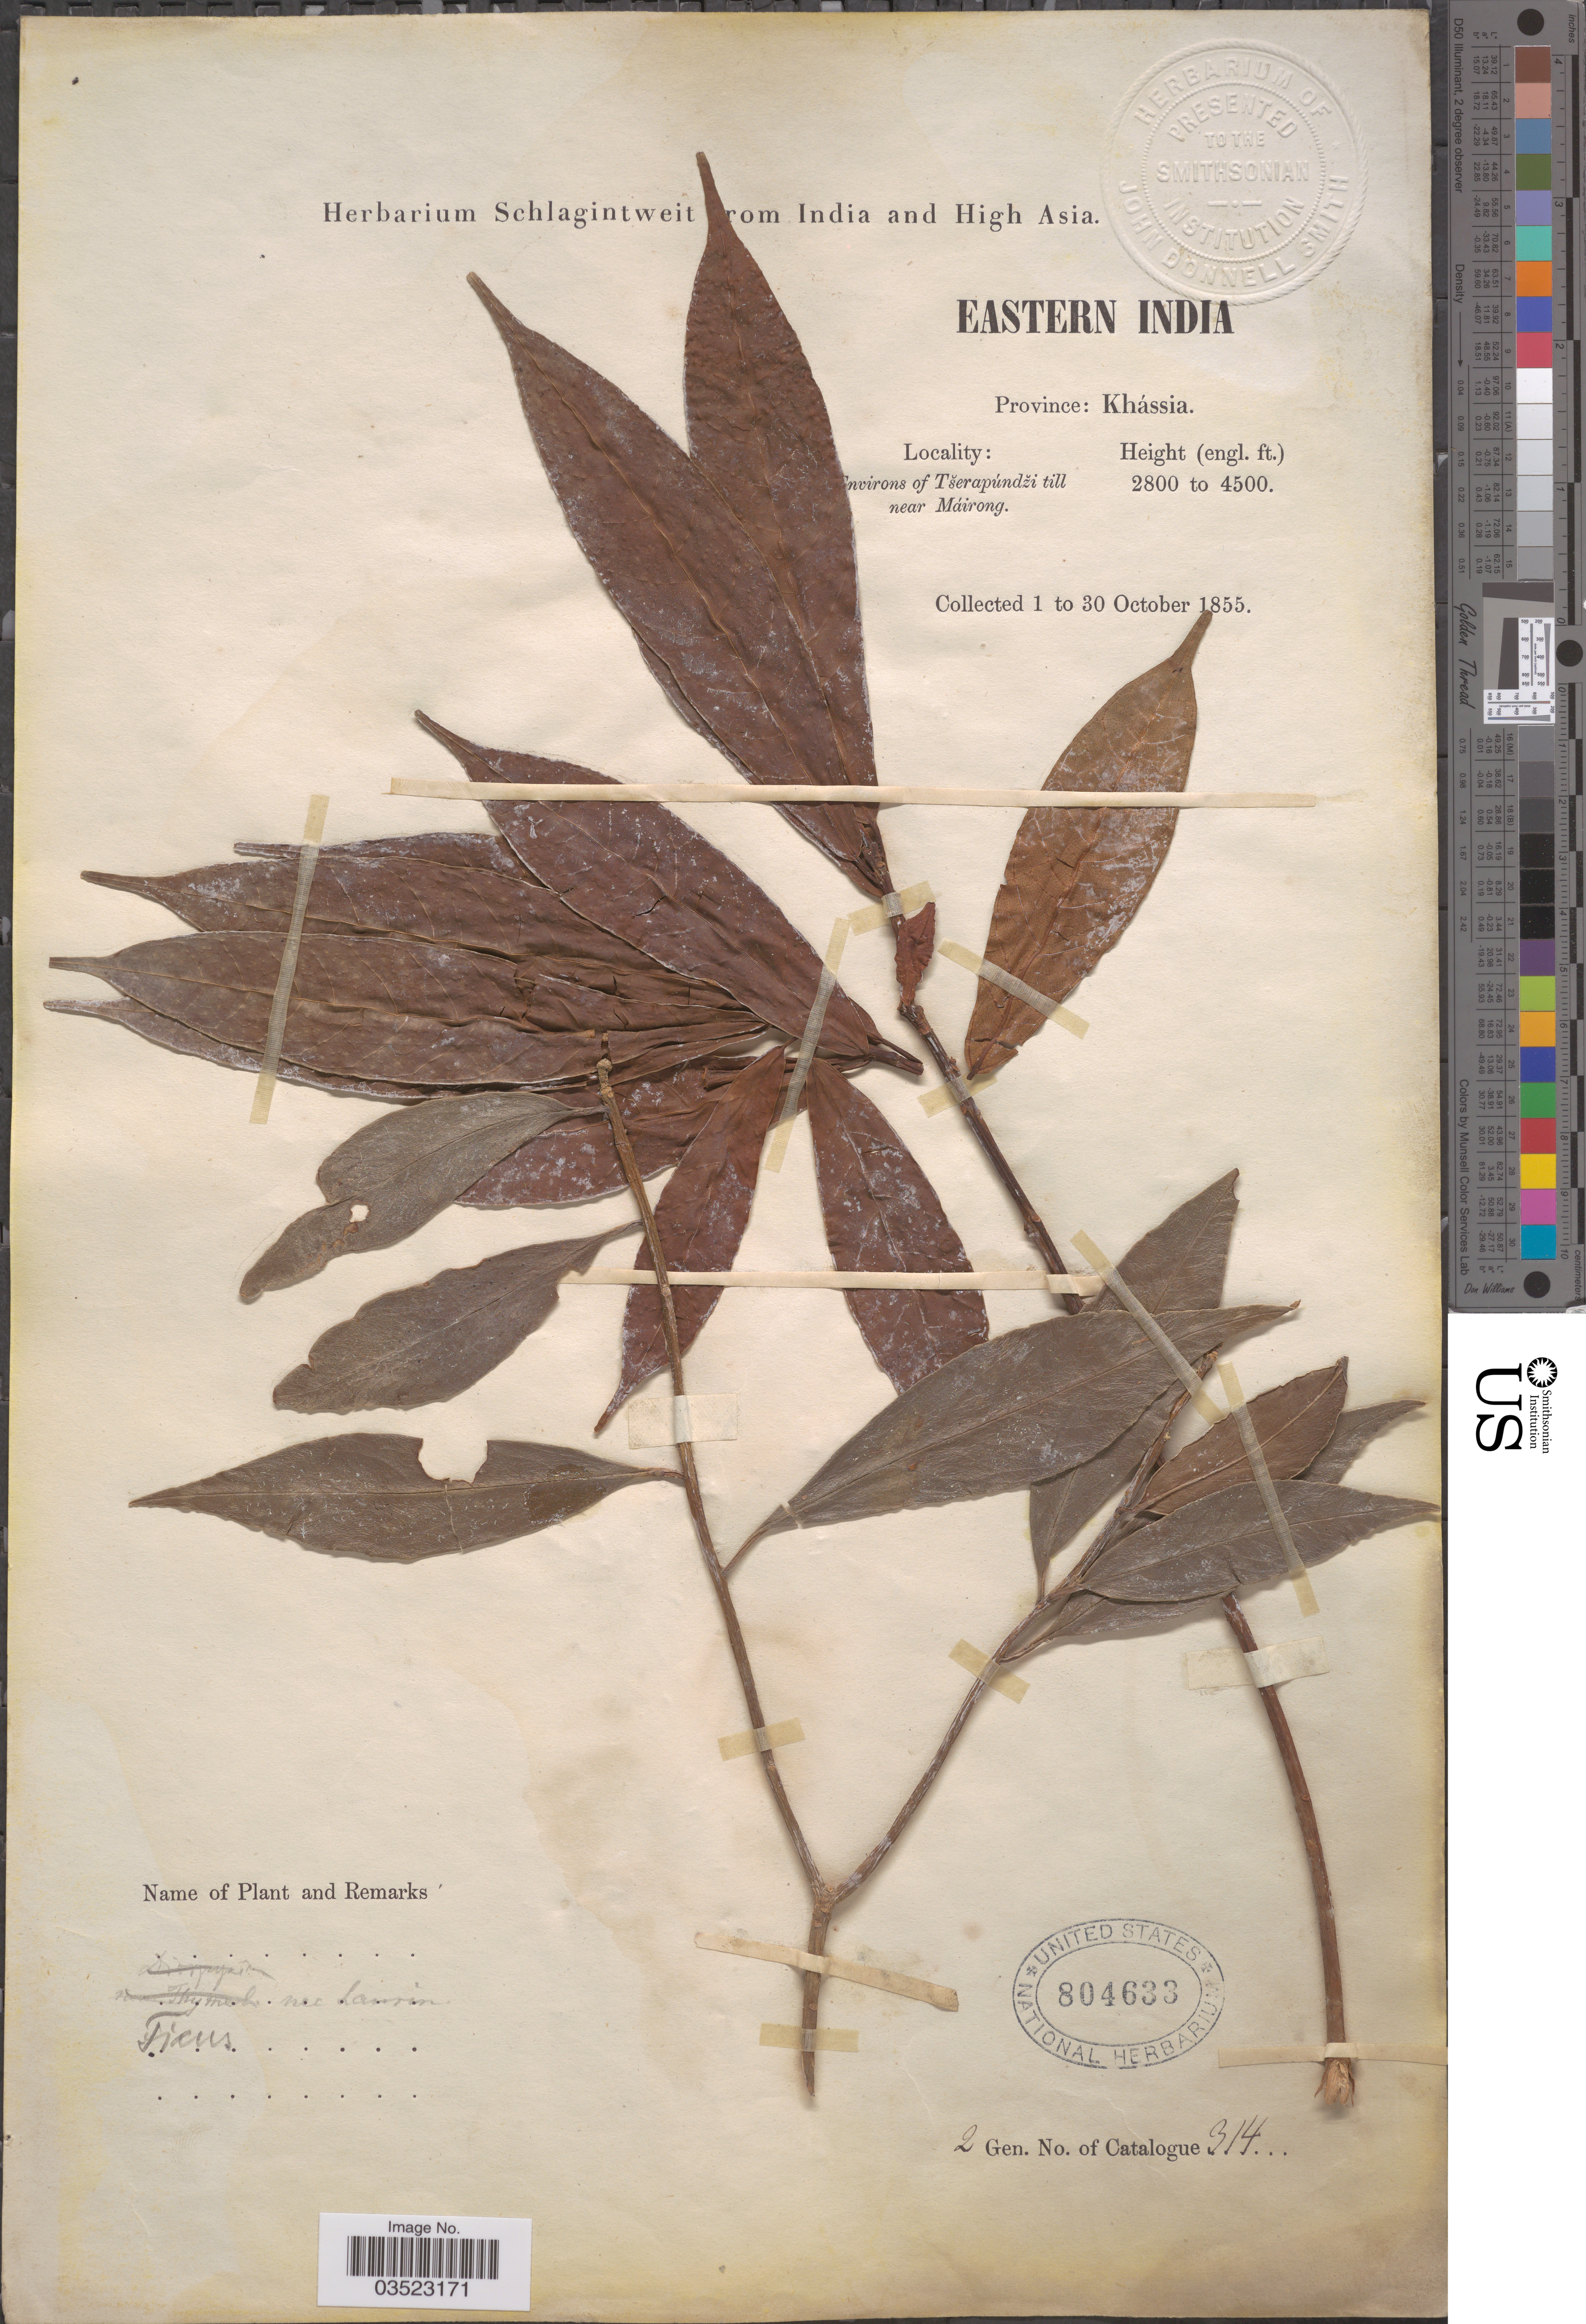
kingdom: Plantae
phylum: Tracheophyta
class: Magnoliopsida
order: Rosales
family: Moraceae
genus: Ficus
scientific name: Ficus sp.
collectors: ex herb. Schlagintweit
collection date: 1855-10-01/1855-10-30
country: India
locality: Eastern India. Province: Khássia. Environs of Tšerapúndzi till near Máirong.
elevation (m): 853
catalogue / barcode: US 804633